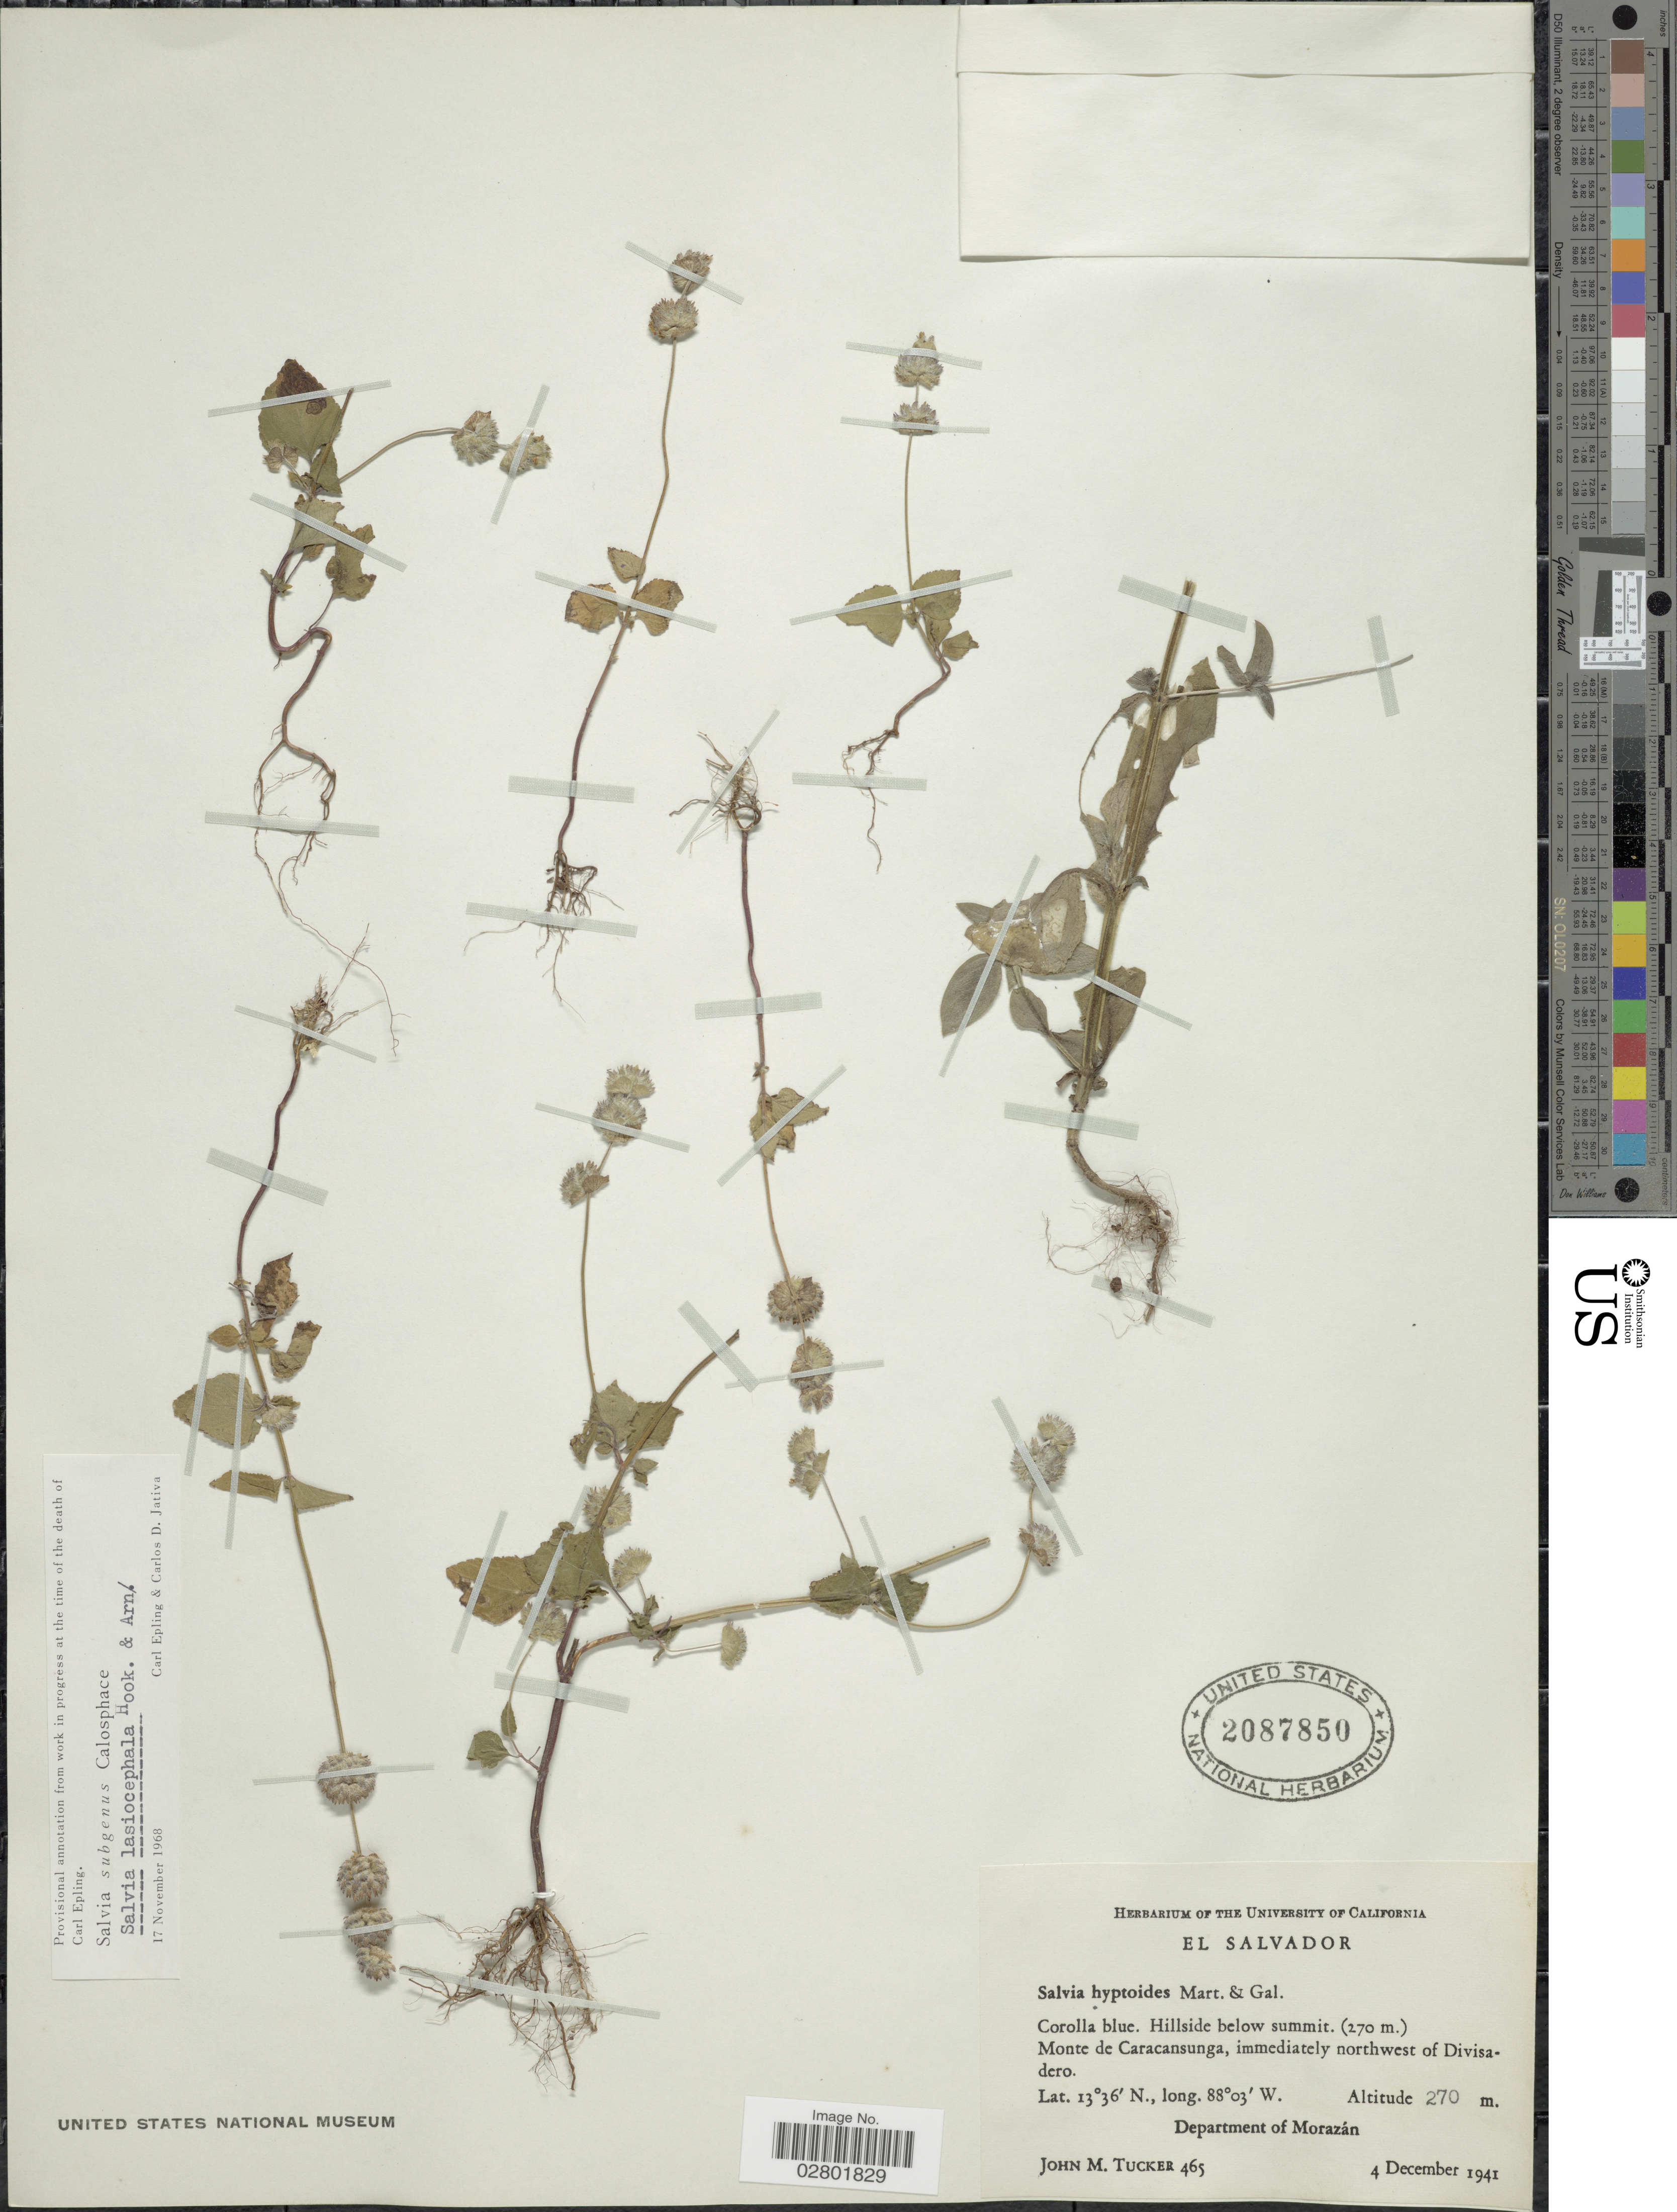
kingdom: Plantae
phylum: Tracheophyta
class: Magnoliopsida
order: Lamiales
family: Lamiaceae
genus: Salvia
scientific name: Salvia lasiocephala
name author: Hook. & Arn.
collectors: J. M. Tucker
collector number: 465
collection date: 1941-12-04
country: El Salvador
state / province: Morazan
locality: Hillside below summit. Monte de Caracansunga, immediately northwest of Divisadero, Department of Morazán.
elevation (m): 270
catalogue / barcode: US 2087850